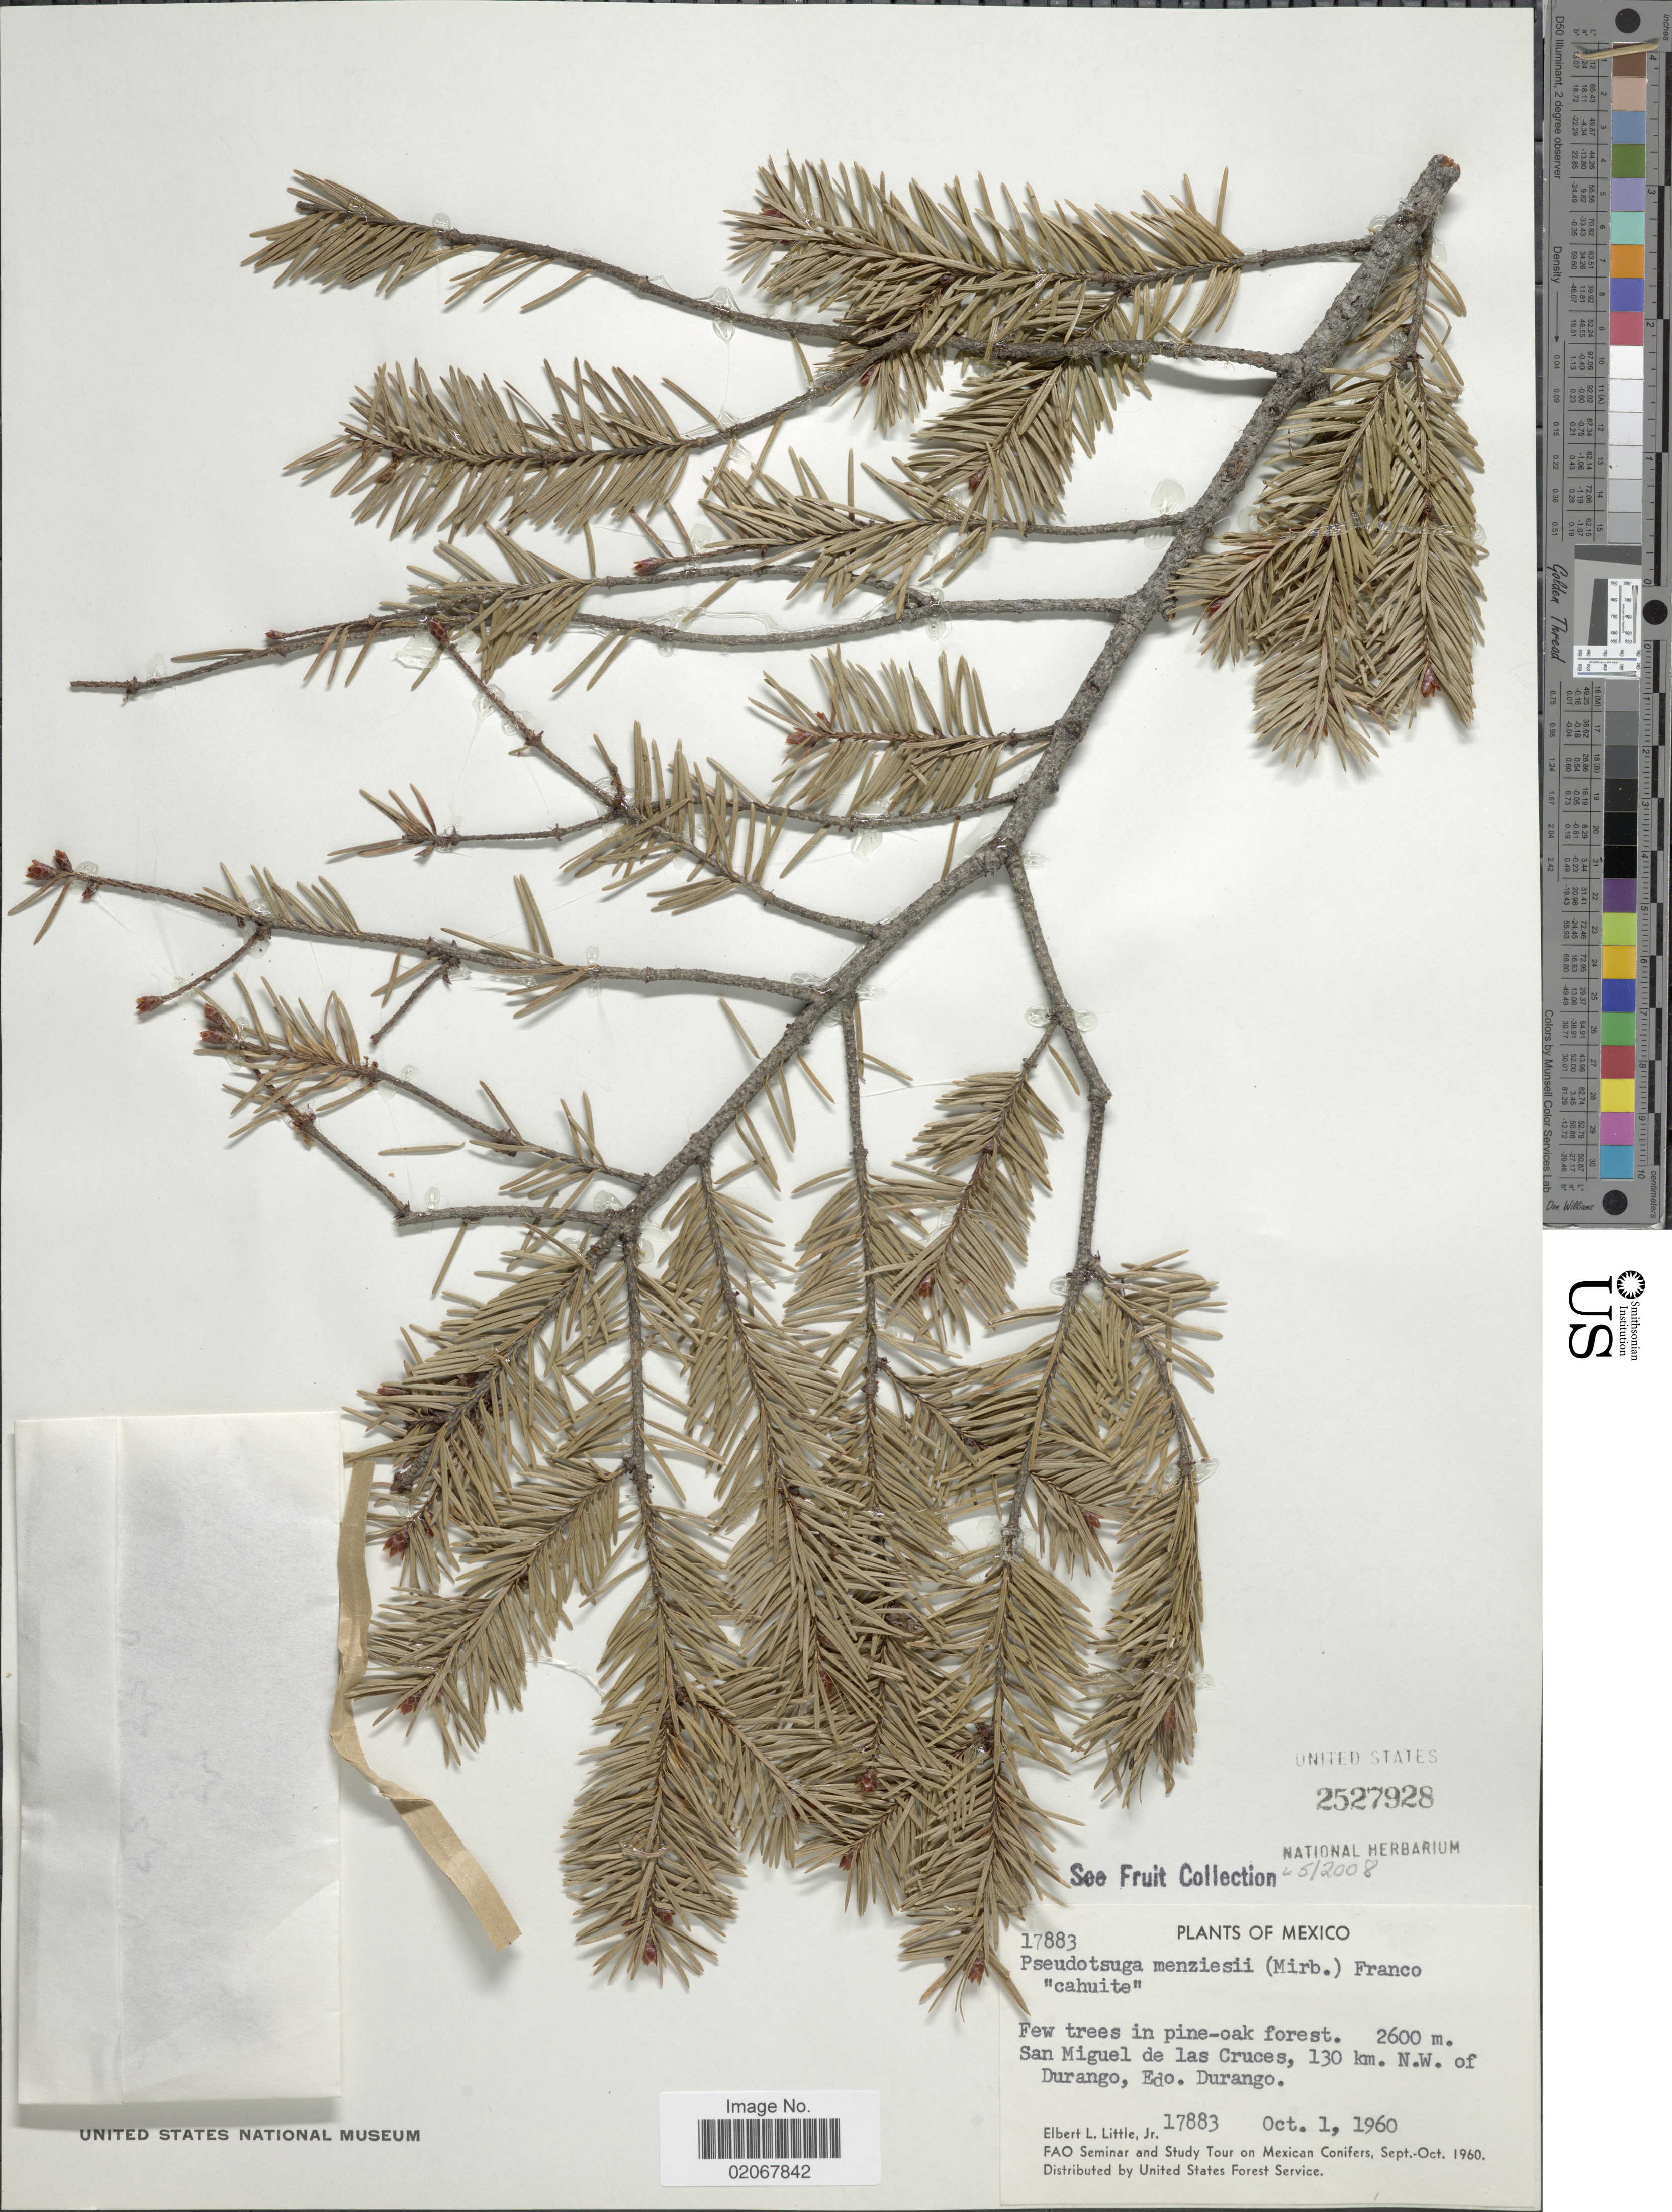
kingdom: Plantae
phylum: Tracheophyta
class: Pinopsida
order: Pinales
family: Pinaceae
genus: Pseudotsuga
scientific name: Pseudotsuga menziesii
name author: (Mirb.) Franco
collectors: E. L. Little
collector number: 17883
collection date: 1960-10-01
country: Mexico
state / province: Durango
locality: San Miguel de las Cruces, 130 km. N.W. of Durango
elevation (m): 2600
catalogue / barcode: US 2527928